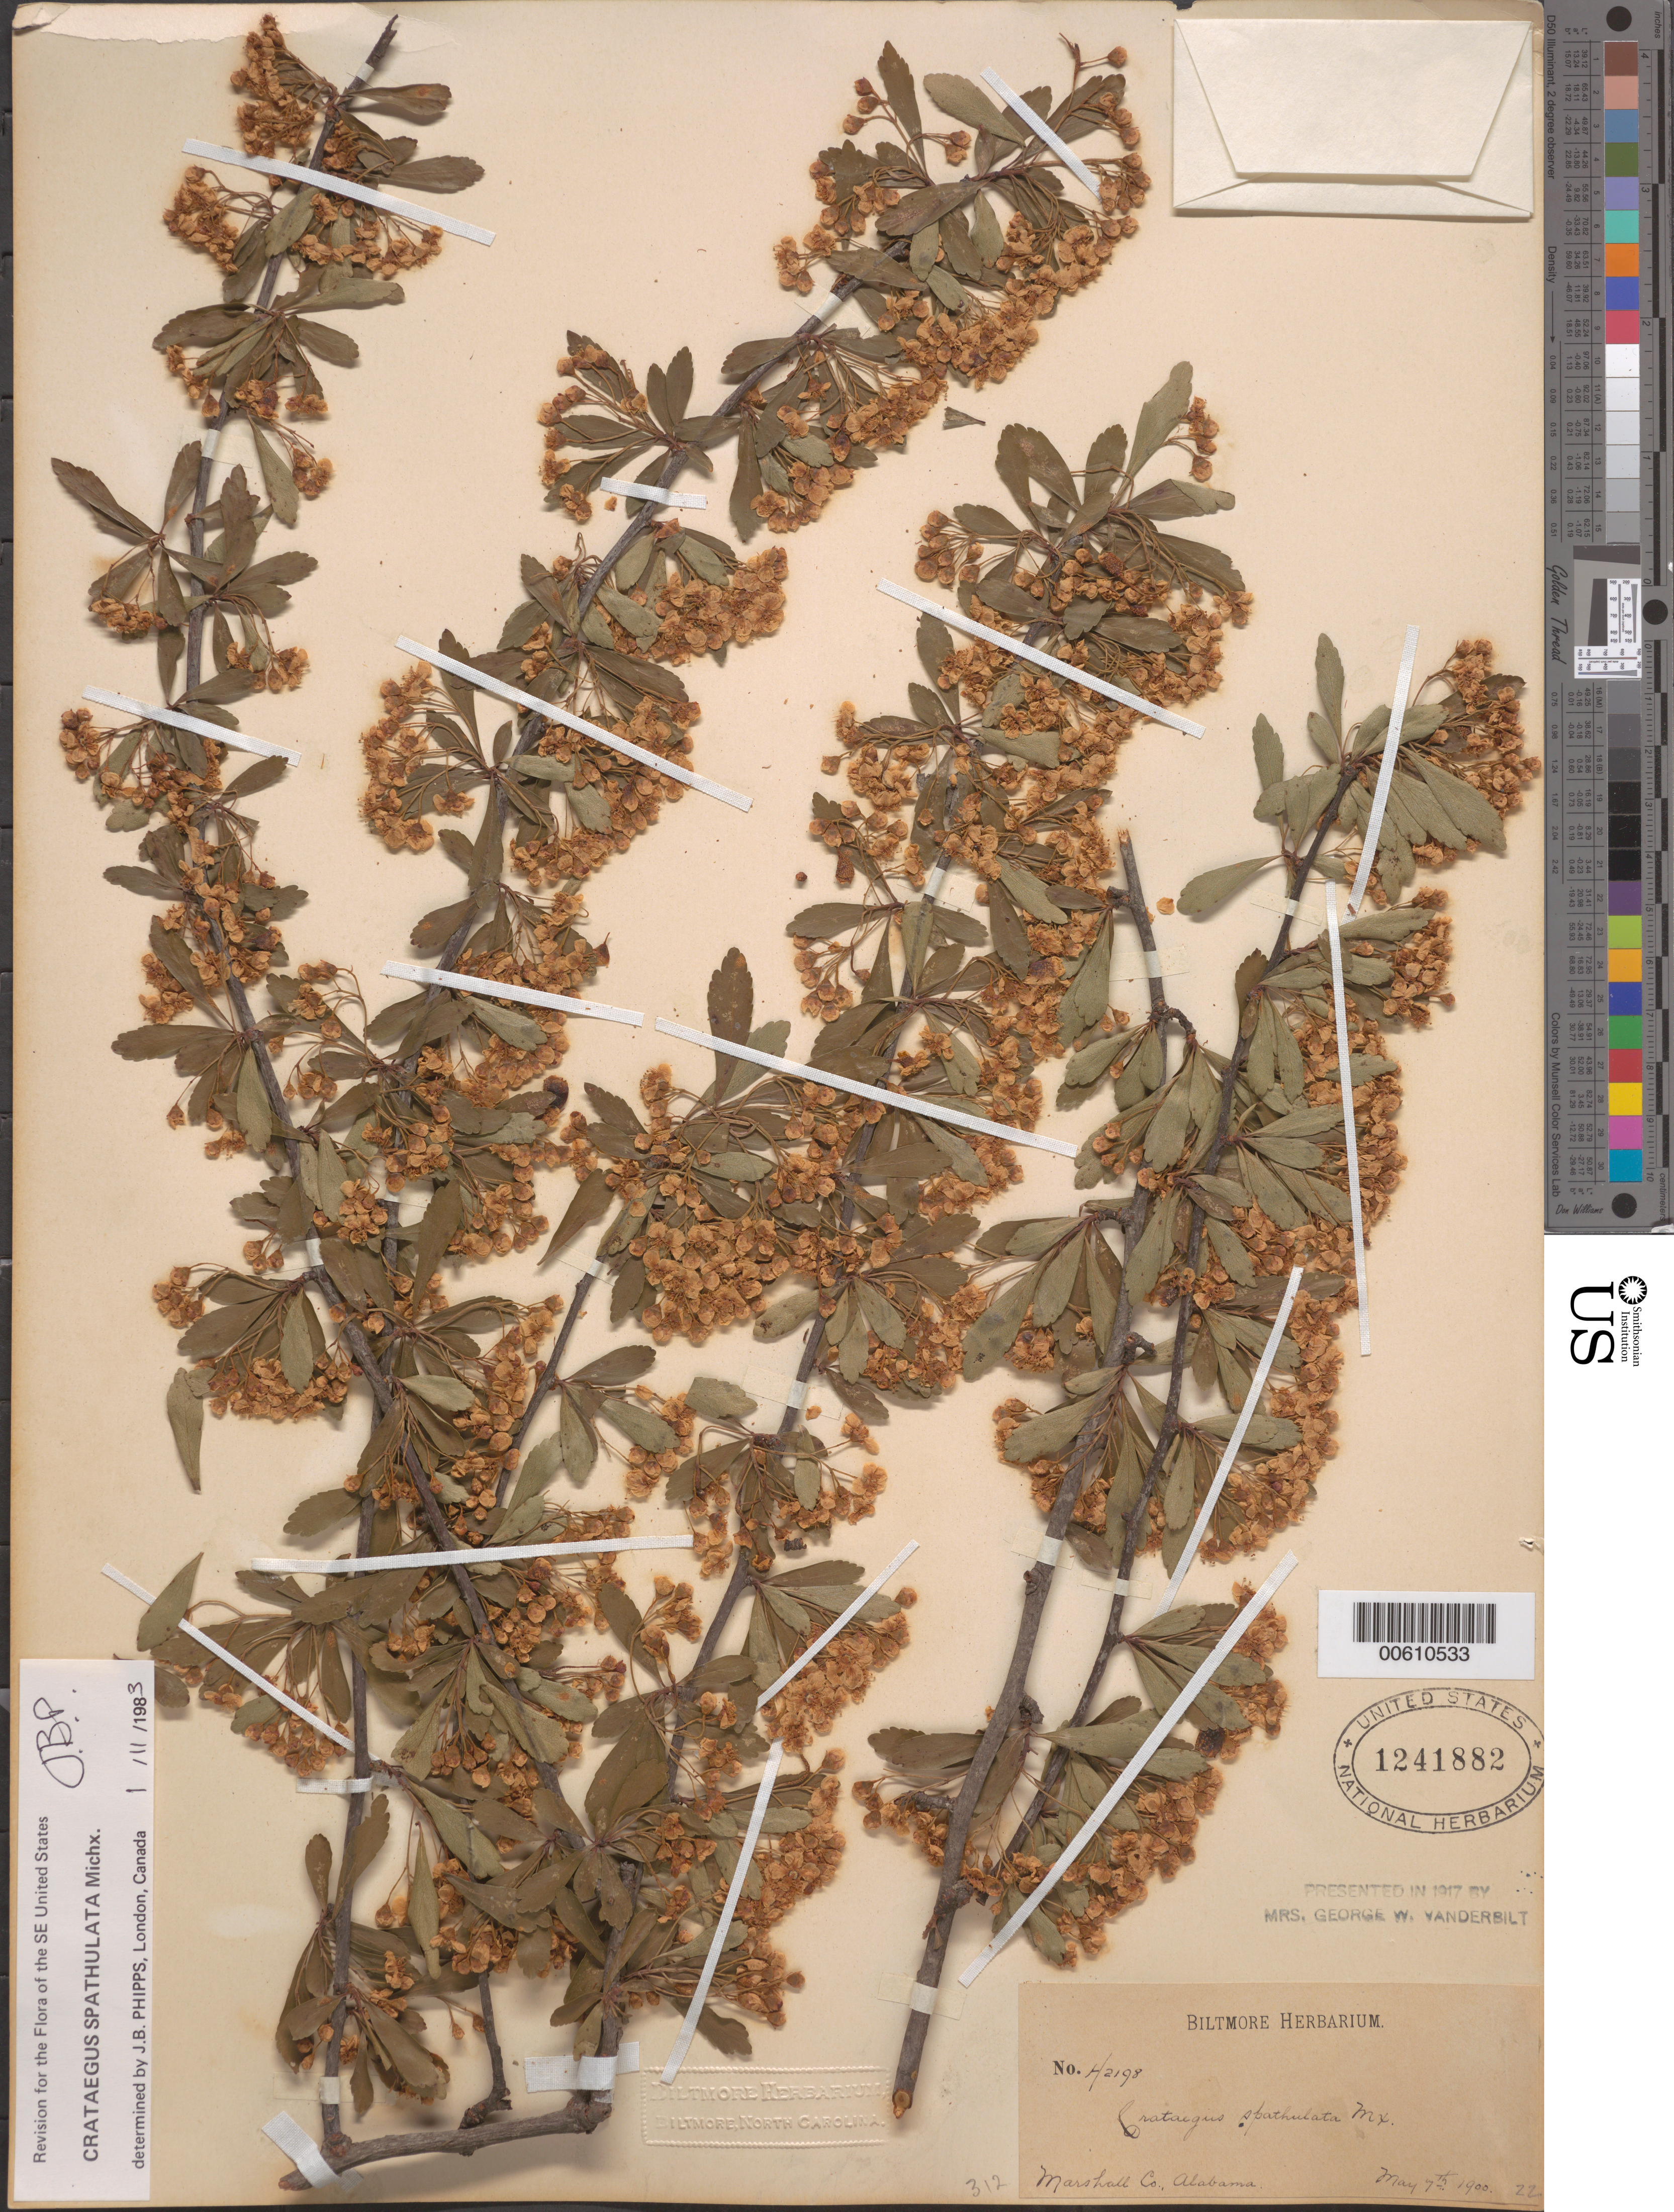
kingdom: Plantae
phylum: Tracheophyta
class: Magnoliopsida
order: Rosales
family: Rosaceae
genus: Crataegus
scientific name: Crataegus spathulata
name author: Michx.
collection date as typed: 07 May 1900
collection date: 1900-05-07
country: United States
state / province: Alabama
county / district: Marshall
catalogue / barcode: US 1241882